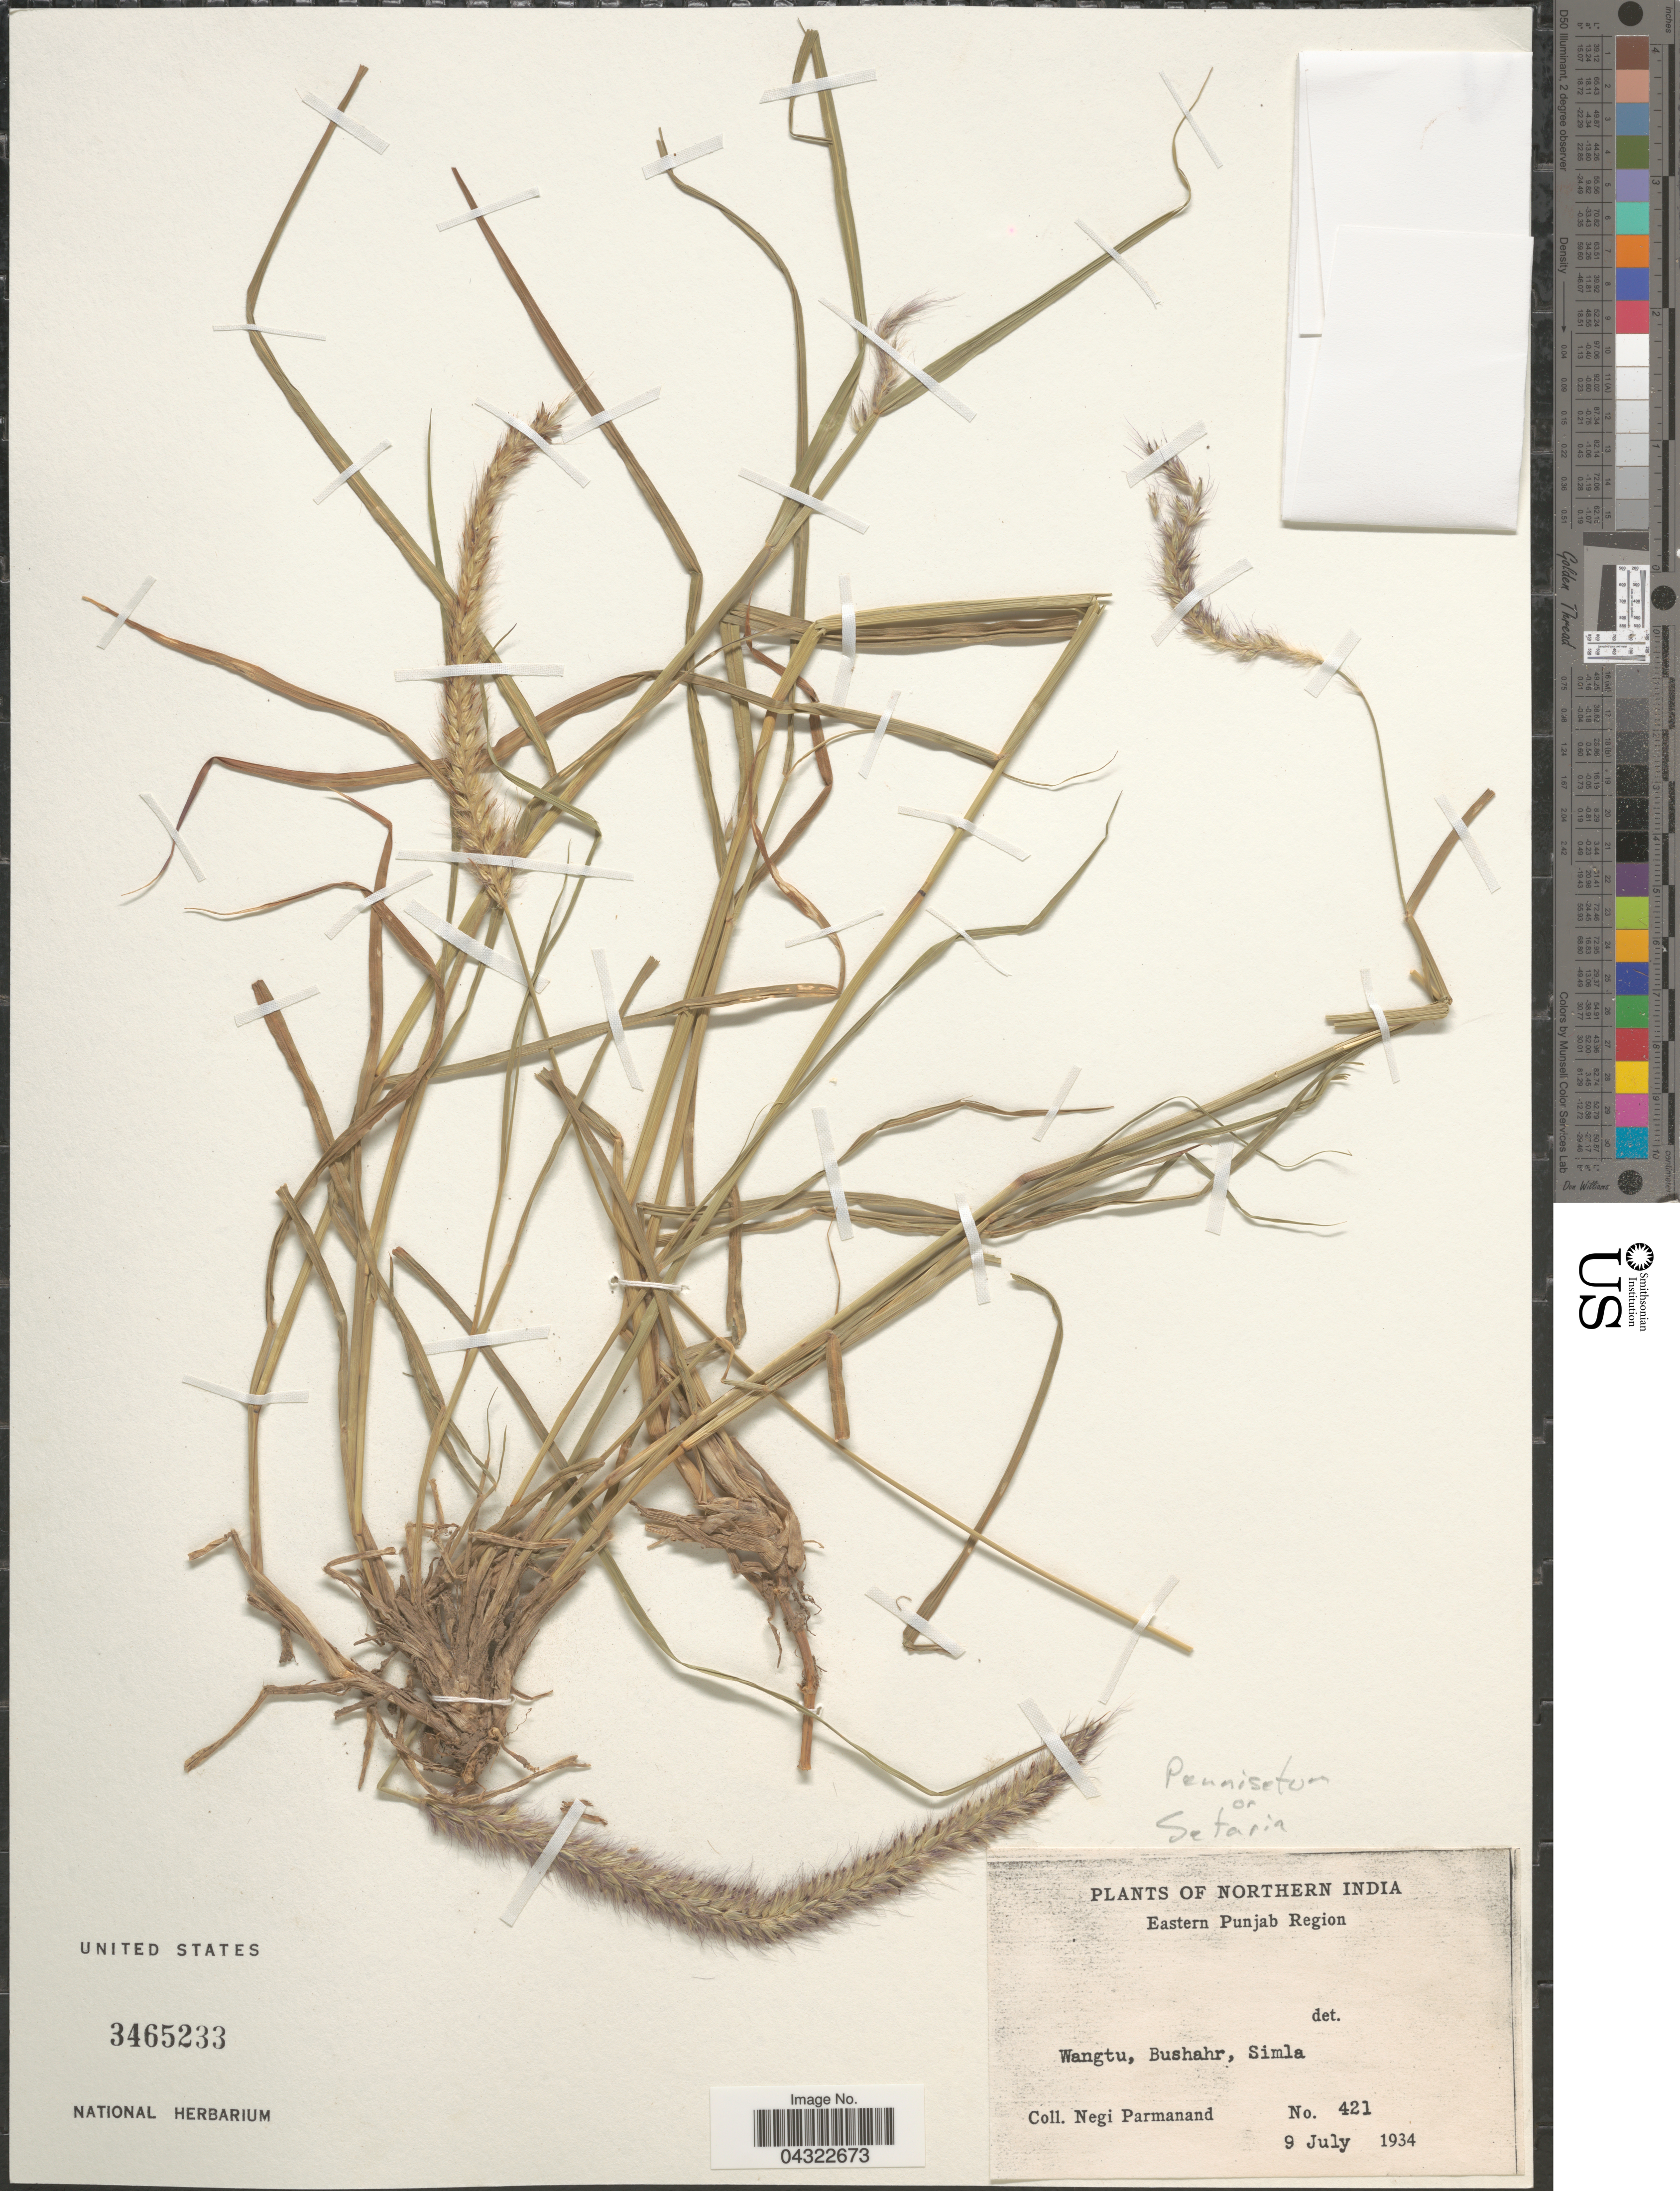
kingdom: Plantae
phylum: Tracheophyta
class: Liliopsida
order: Poales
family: Poaceae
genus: Cenchrus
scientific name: Cenchrus sp.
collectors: N. Parmanand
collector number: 421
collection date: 1934-07-09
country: India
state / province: Himachal Pradesh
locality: Northern India. Eastern Punjab Region. Wangtu, Bushahr, Simla.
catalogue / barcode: US 3465233